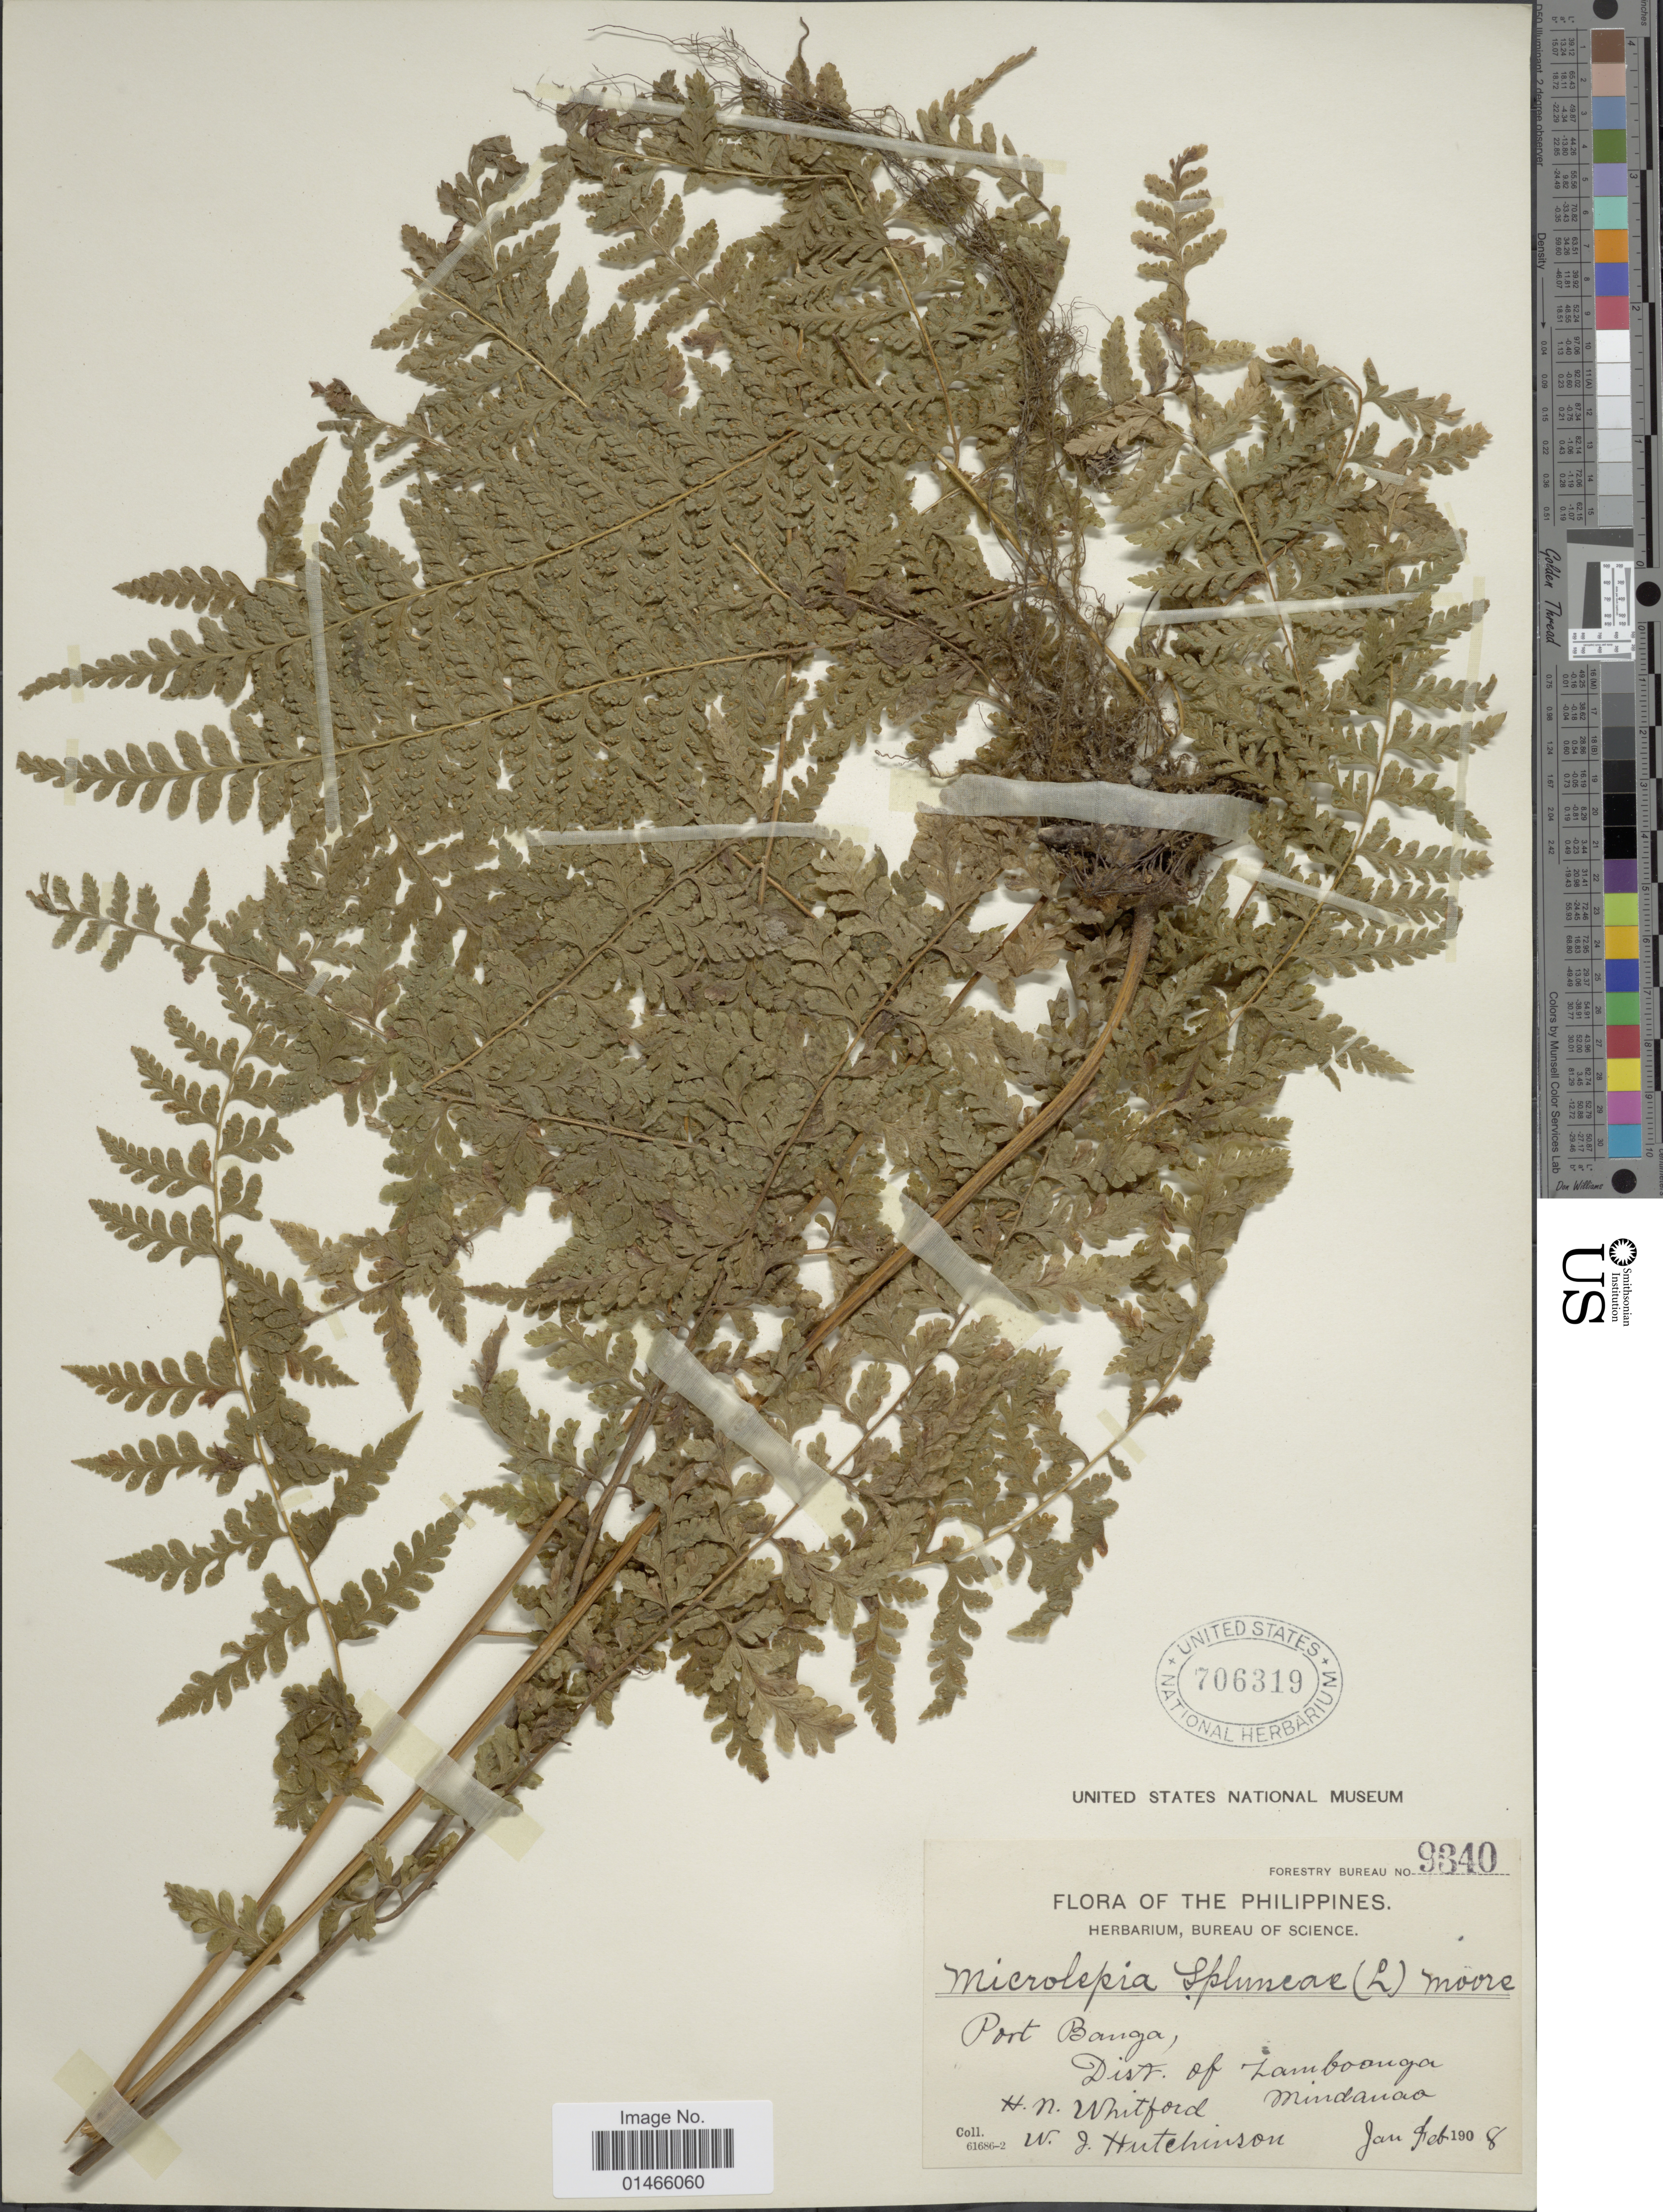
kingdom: Plantae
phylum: Tracheophyta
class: Polypodiopsida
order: Polypodiales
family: Dennstaedtiaceae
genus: Microlepia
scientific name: Microlepia speluncae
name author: (L.) T. Moore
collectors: H. N. Whitford & W. J. Hutchinson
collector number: Forestry Bureau 9340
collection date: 1908-01/1908-02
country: Philippines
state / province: Zamboanga Peninsula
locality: Port Banga, Distr. of Zamboanga, Mindanao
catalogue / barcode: US 706319